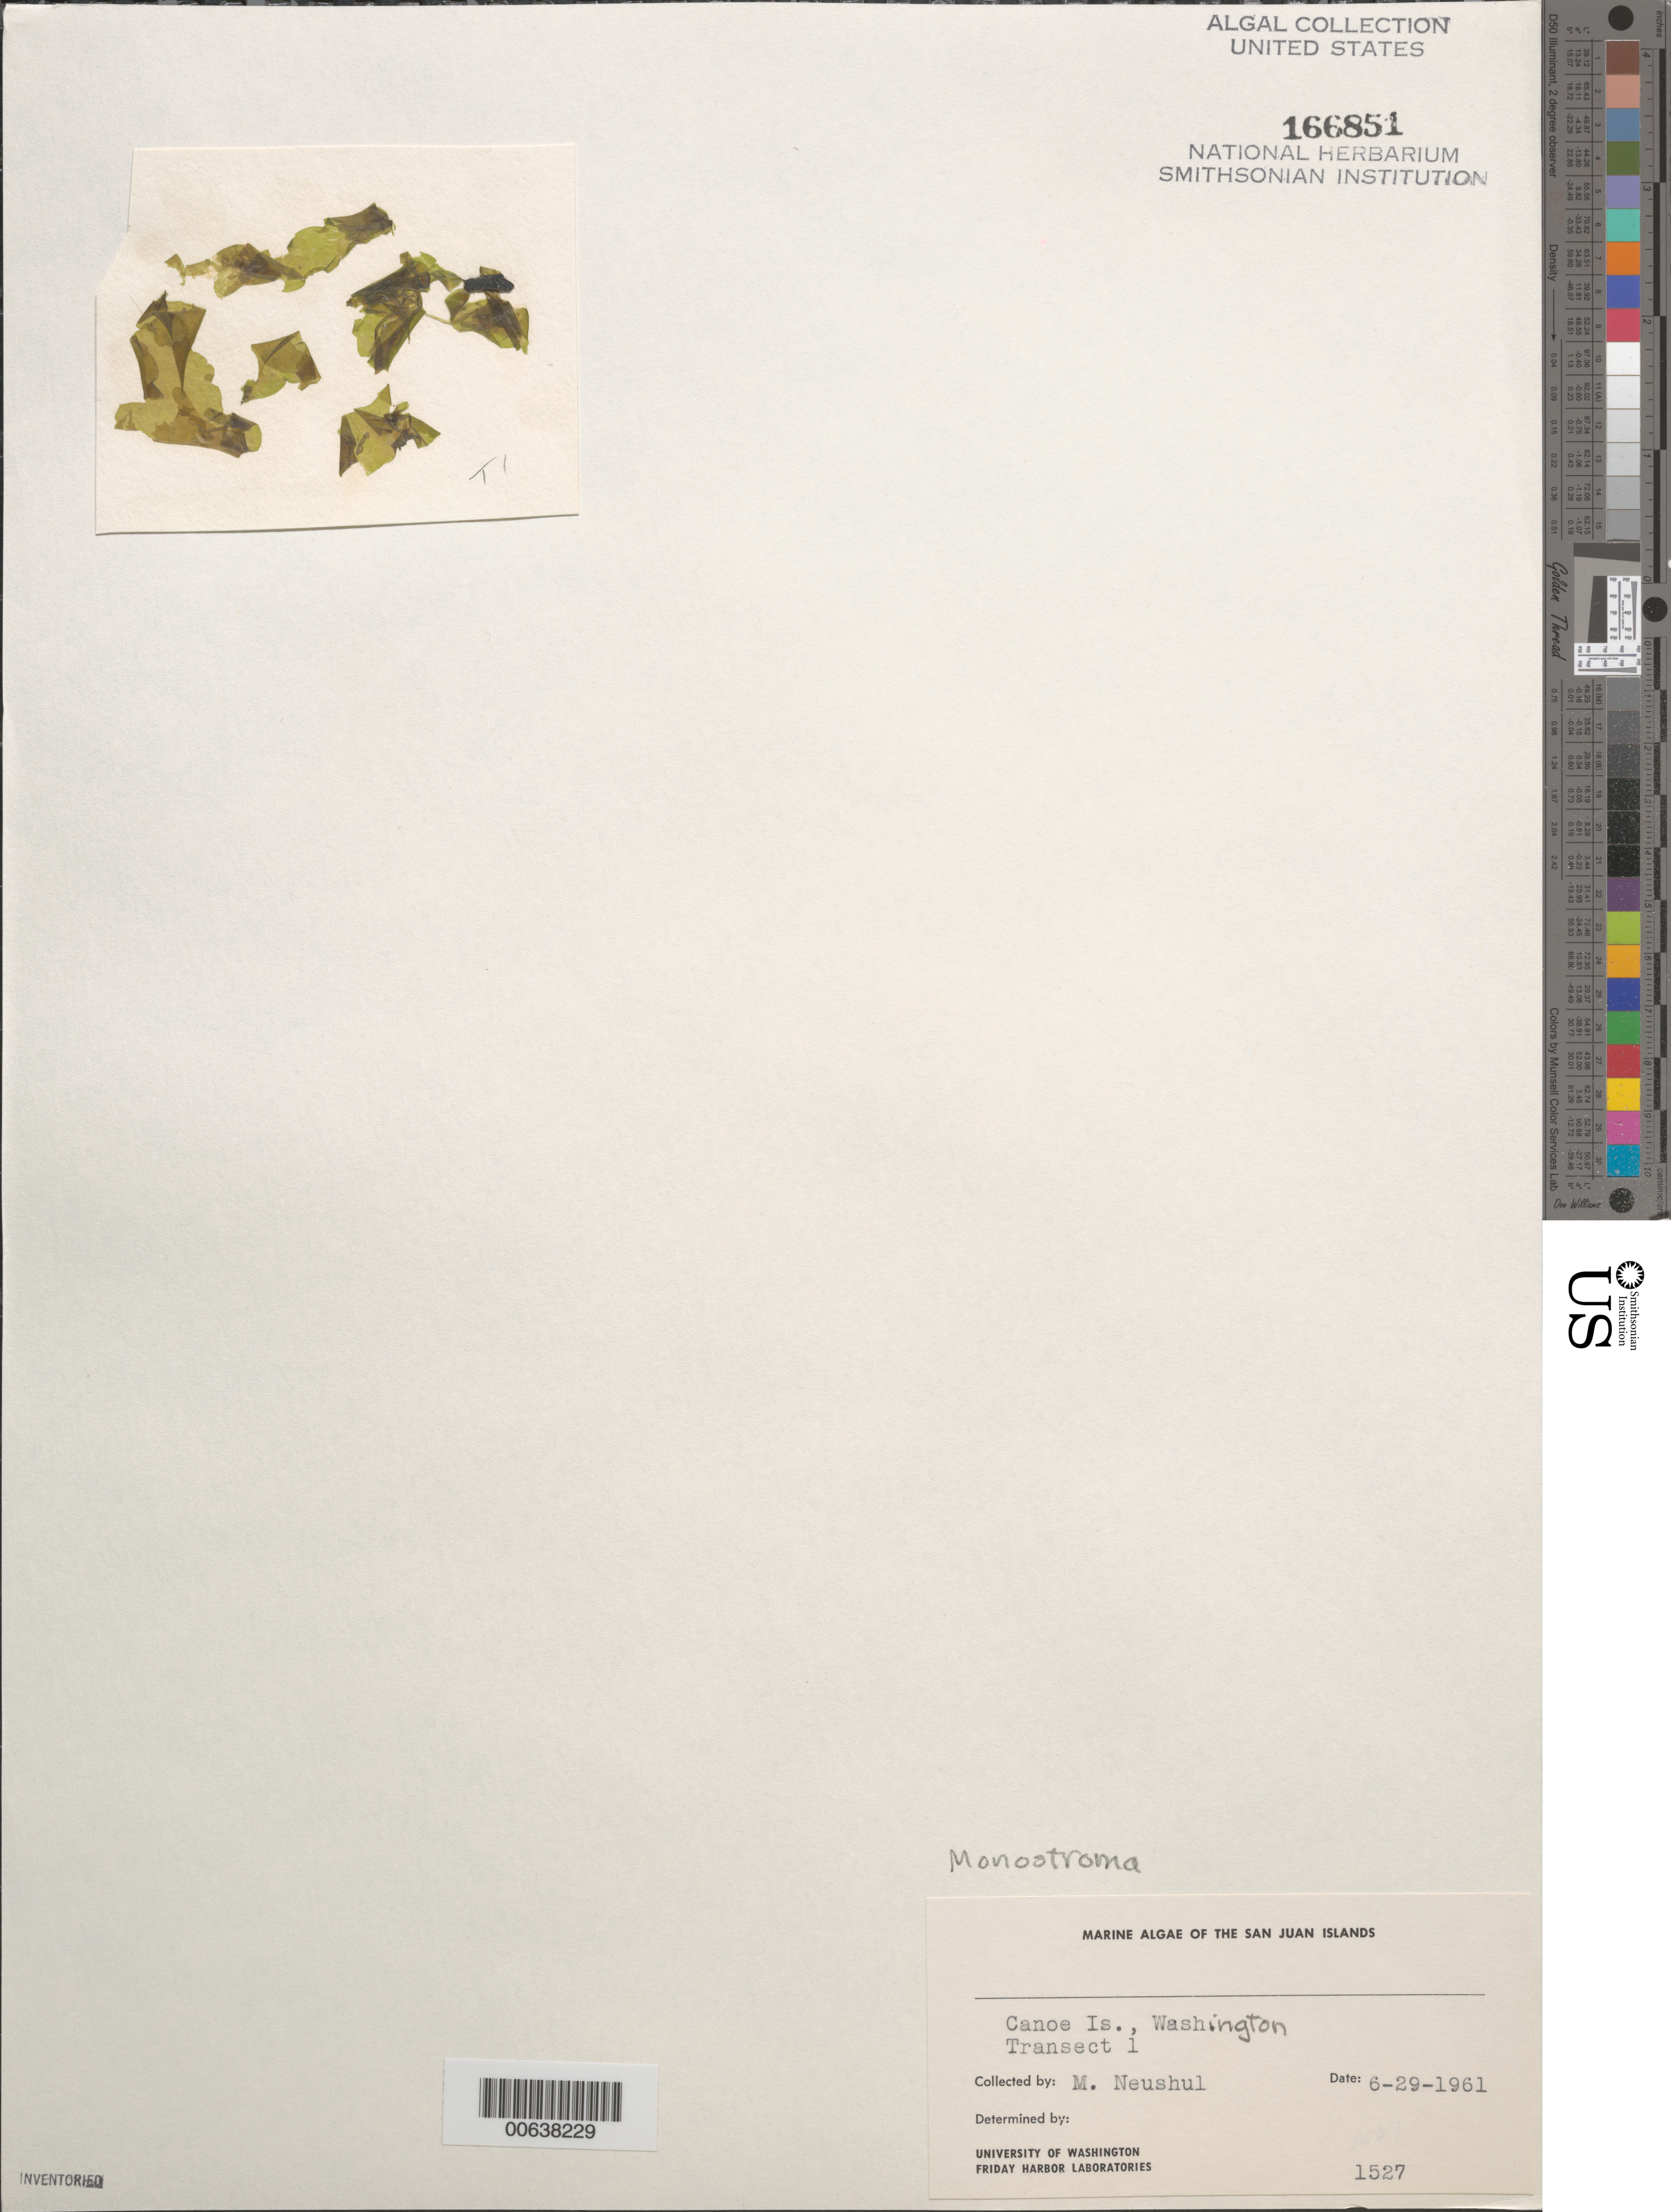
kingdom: Plantae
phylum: Chlorophyta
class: Ulvophyceae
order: Ulvales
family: Monostromataceae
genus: Monostroma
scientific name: Monostroma sp.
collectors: M. Neushul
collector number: Neushul 1527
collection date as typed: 29 Jun 1961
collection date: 1961-06-29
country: United States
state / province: Washington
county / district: San Juan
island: Canoe Island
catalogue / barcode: US 166851